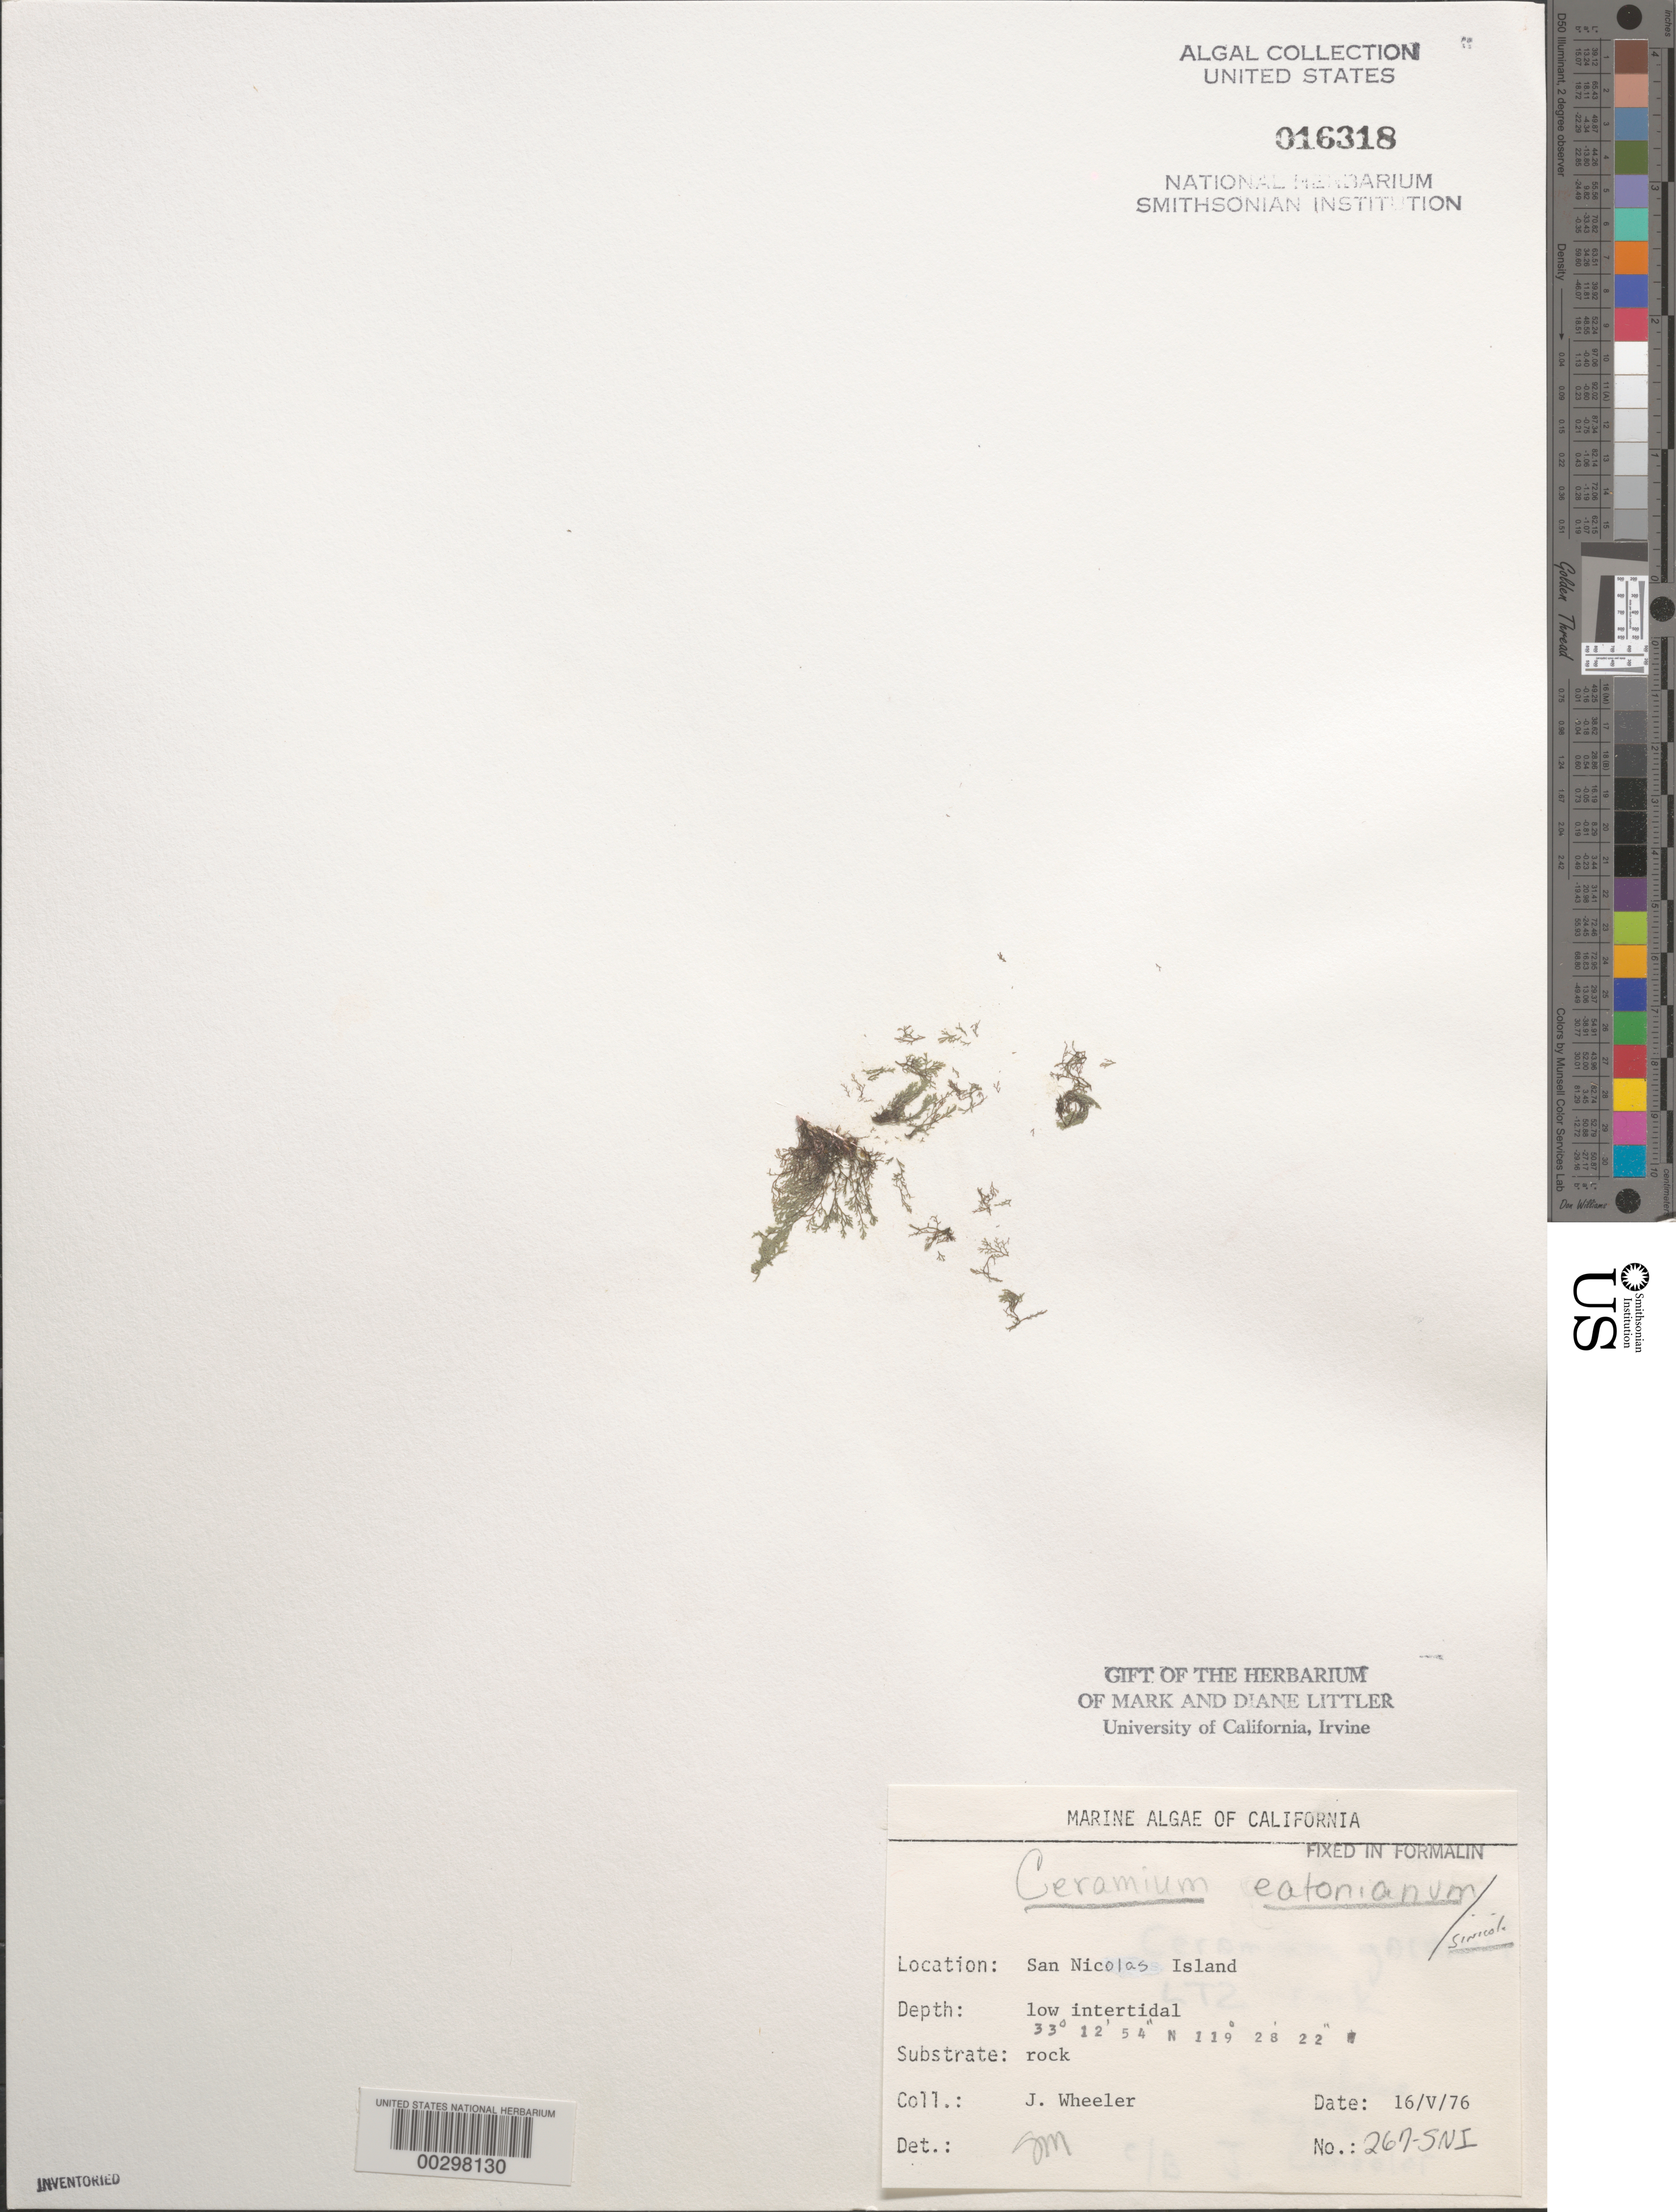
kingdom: Plantae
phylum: Rhodophyta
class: Florideophyceae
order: Ceramiales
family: Ceramiaceae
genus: Corallophila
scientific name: Corallophila eatoniana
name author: (Farl.) T.O. Cho et al.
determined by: Algae name updating Project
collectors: J. L. Wheeler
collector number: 267-SNI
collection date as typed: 16 May 1976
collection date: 1976-05-16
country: United States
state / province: California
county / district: Ventura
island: San Nicolas Island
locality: Dutch Harbor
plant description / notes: BLM-SOCALBIGHT Rocky Intertidal Survey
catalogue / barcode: US 16318